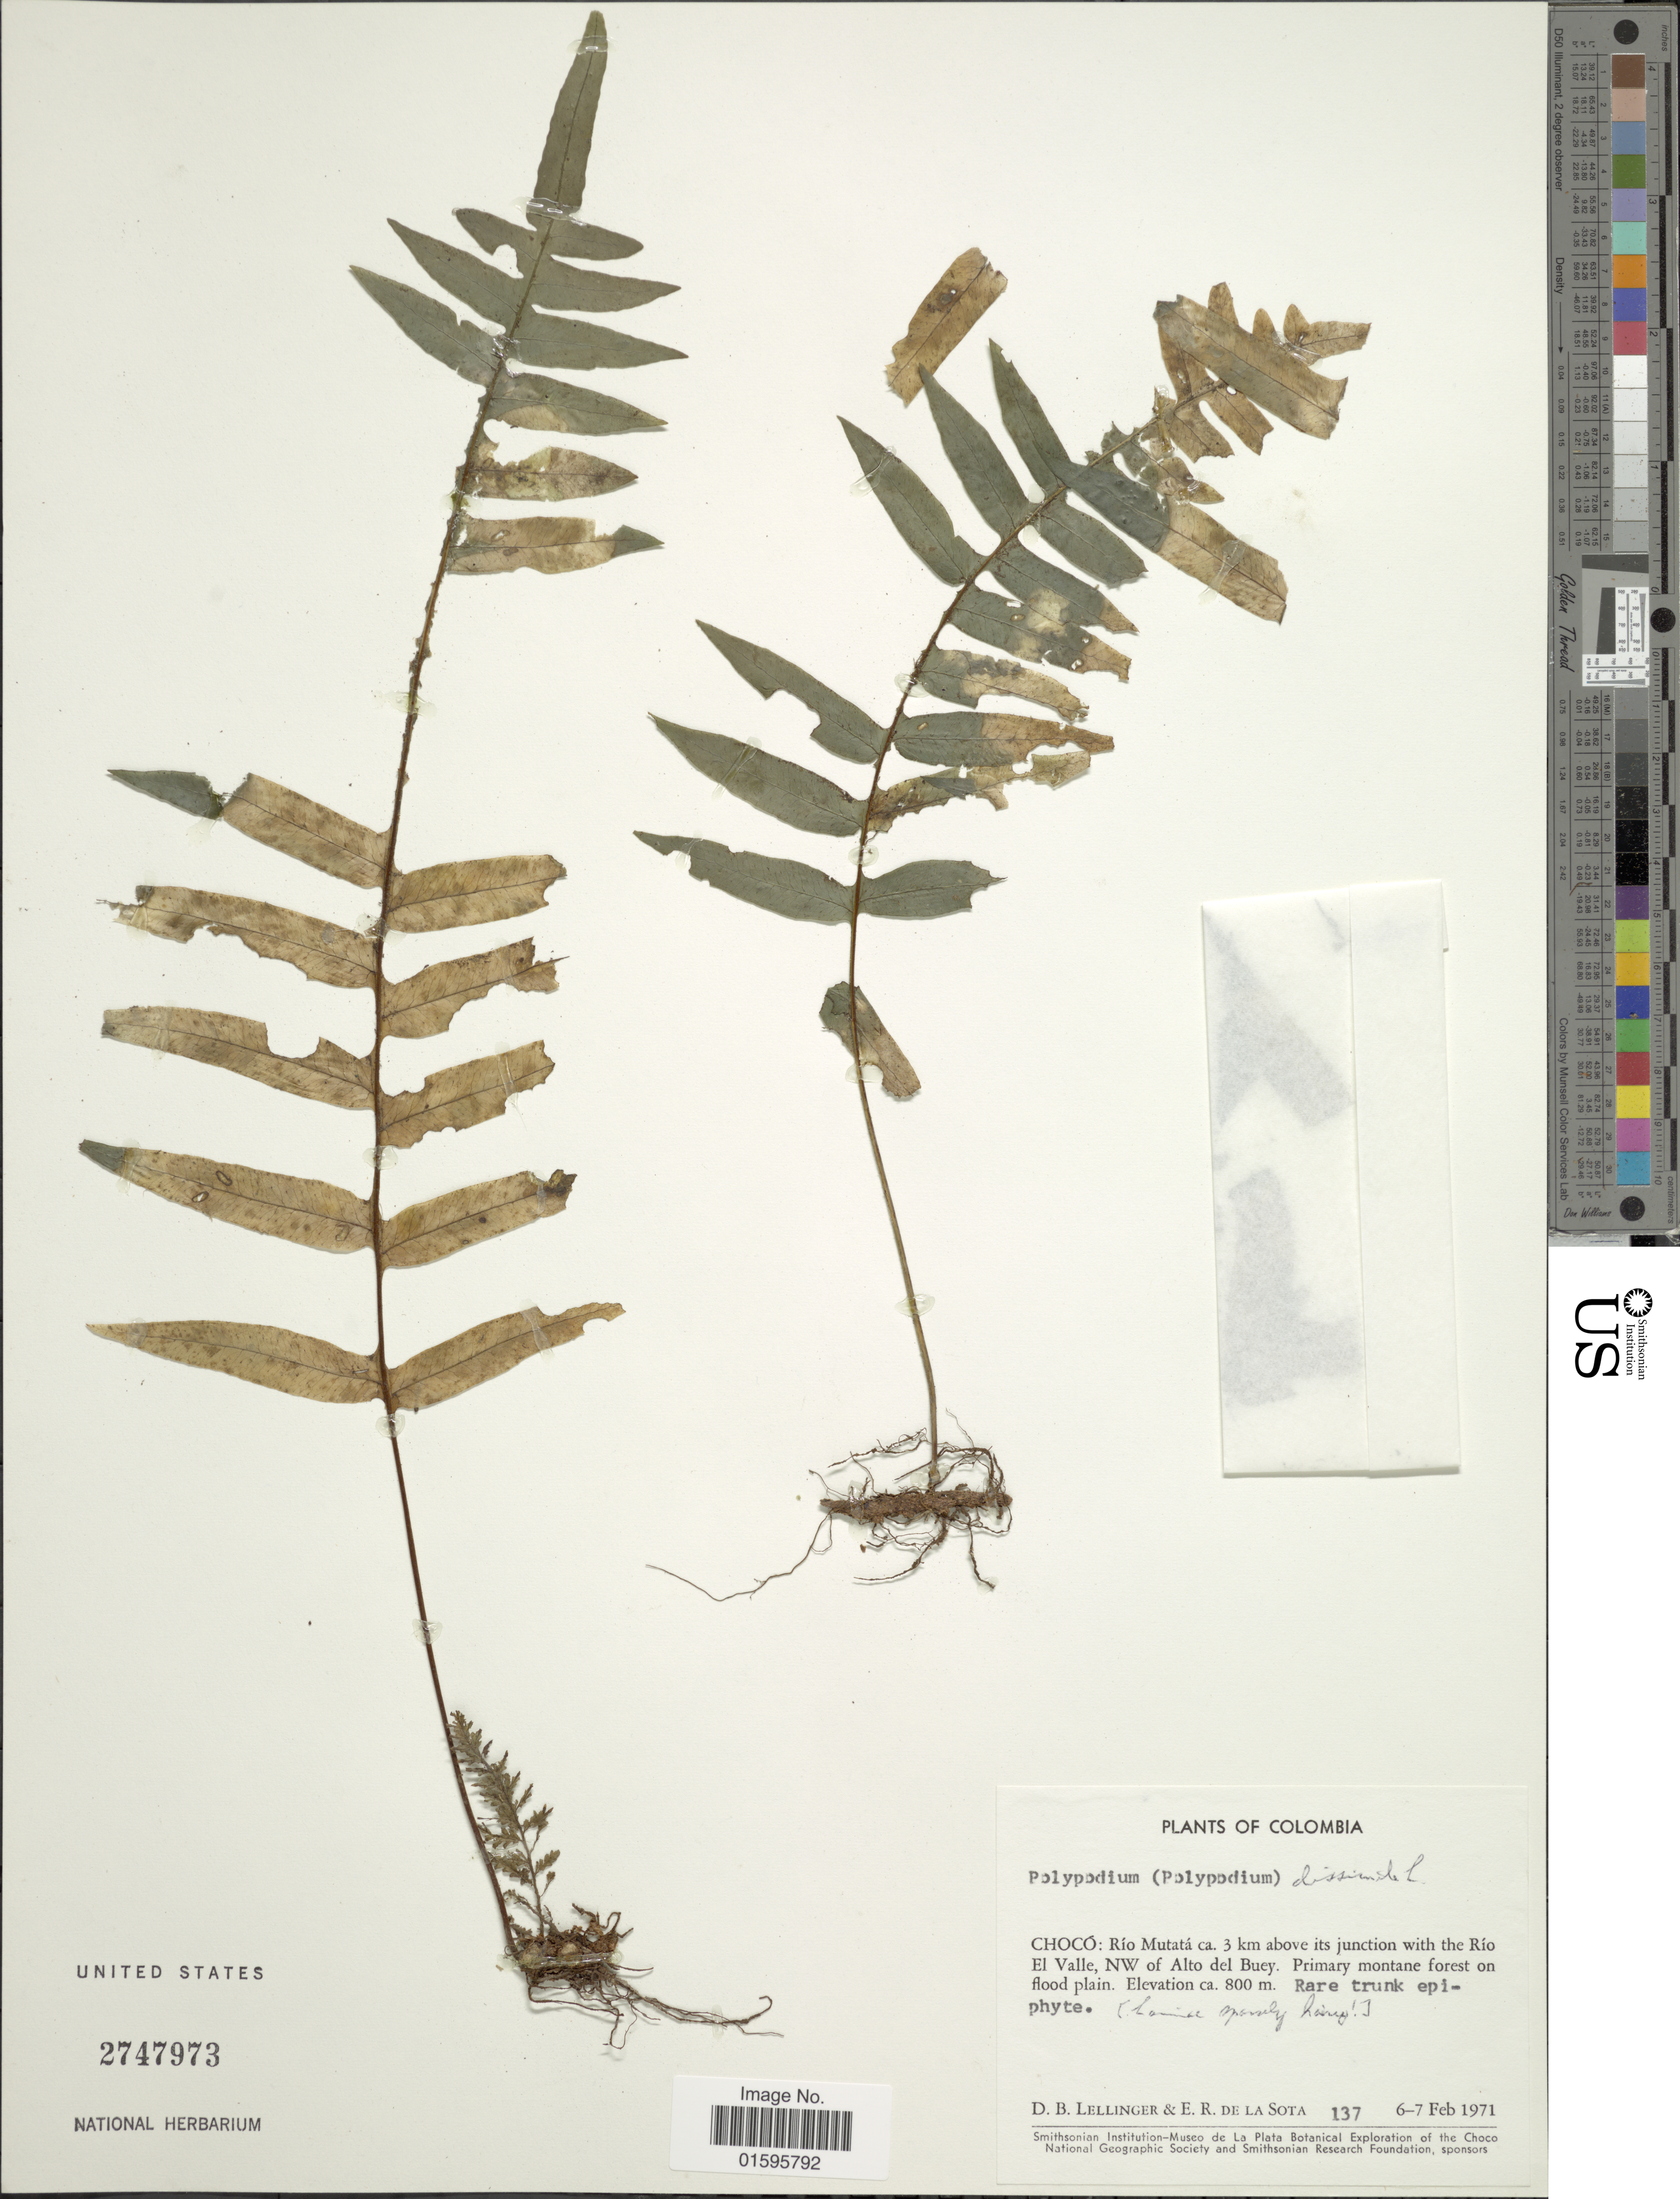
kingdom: Plantae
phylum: Tracheophyta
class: Polypodiopsida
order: Polypodiales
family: Polypodiaceae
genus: Polypodium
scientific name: Polypodium dulce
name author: Poir.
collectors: D. B. Lellinger & E. R. de la Sota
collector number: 137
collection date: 1971-02-06/1971-02-07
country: Colombia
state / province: Chocó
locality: Choco: Rio Mutata ca 3 km above its junction with the Rio El Valle, NW of Alto del Buey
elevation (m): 800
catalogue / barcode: US 2747973